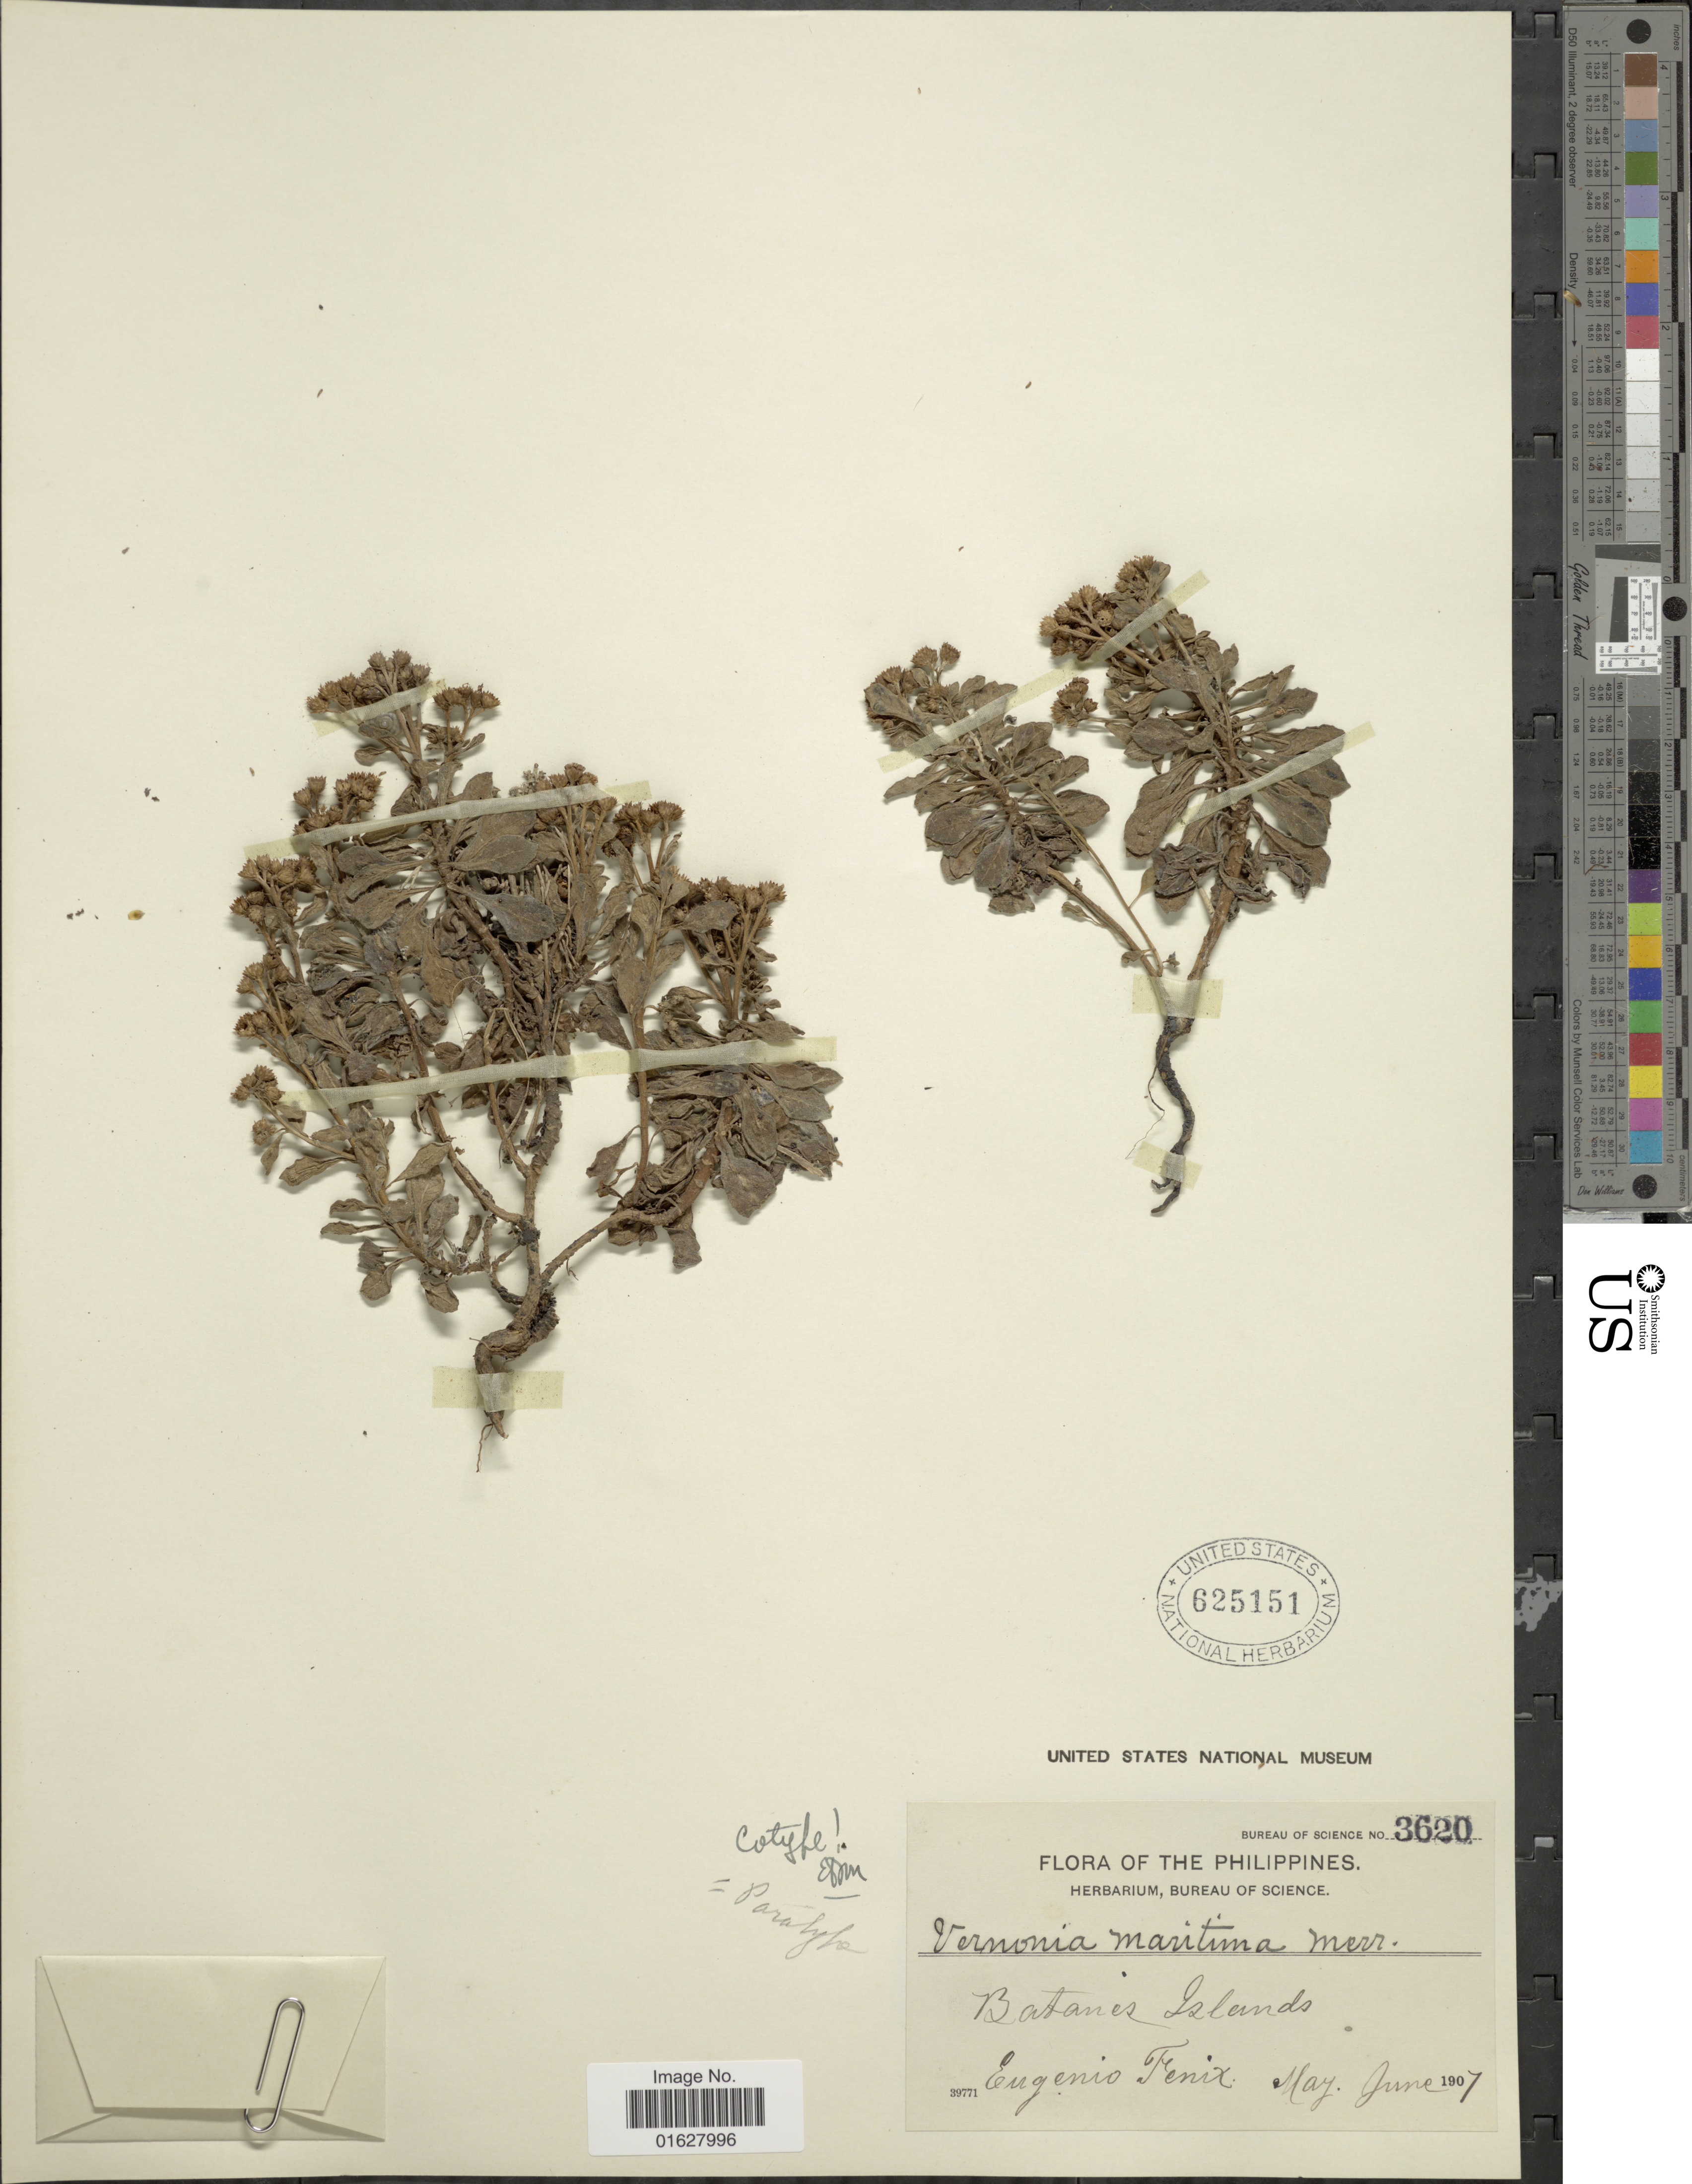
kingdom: Plantae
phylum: Tracheophyta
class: Magnoliopsida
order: Asterales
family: Asteraceae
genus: Vernonia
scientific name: Vernonia maritima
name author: Merr.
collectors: E. Fenix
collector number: Bureau of Science 3620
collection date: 1907-05/1907-06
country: Philippines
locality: Batanis Islands.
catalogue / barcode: US 625151